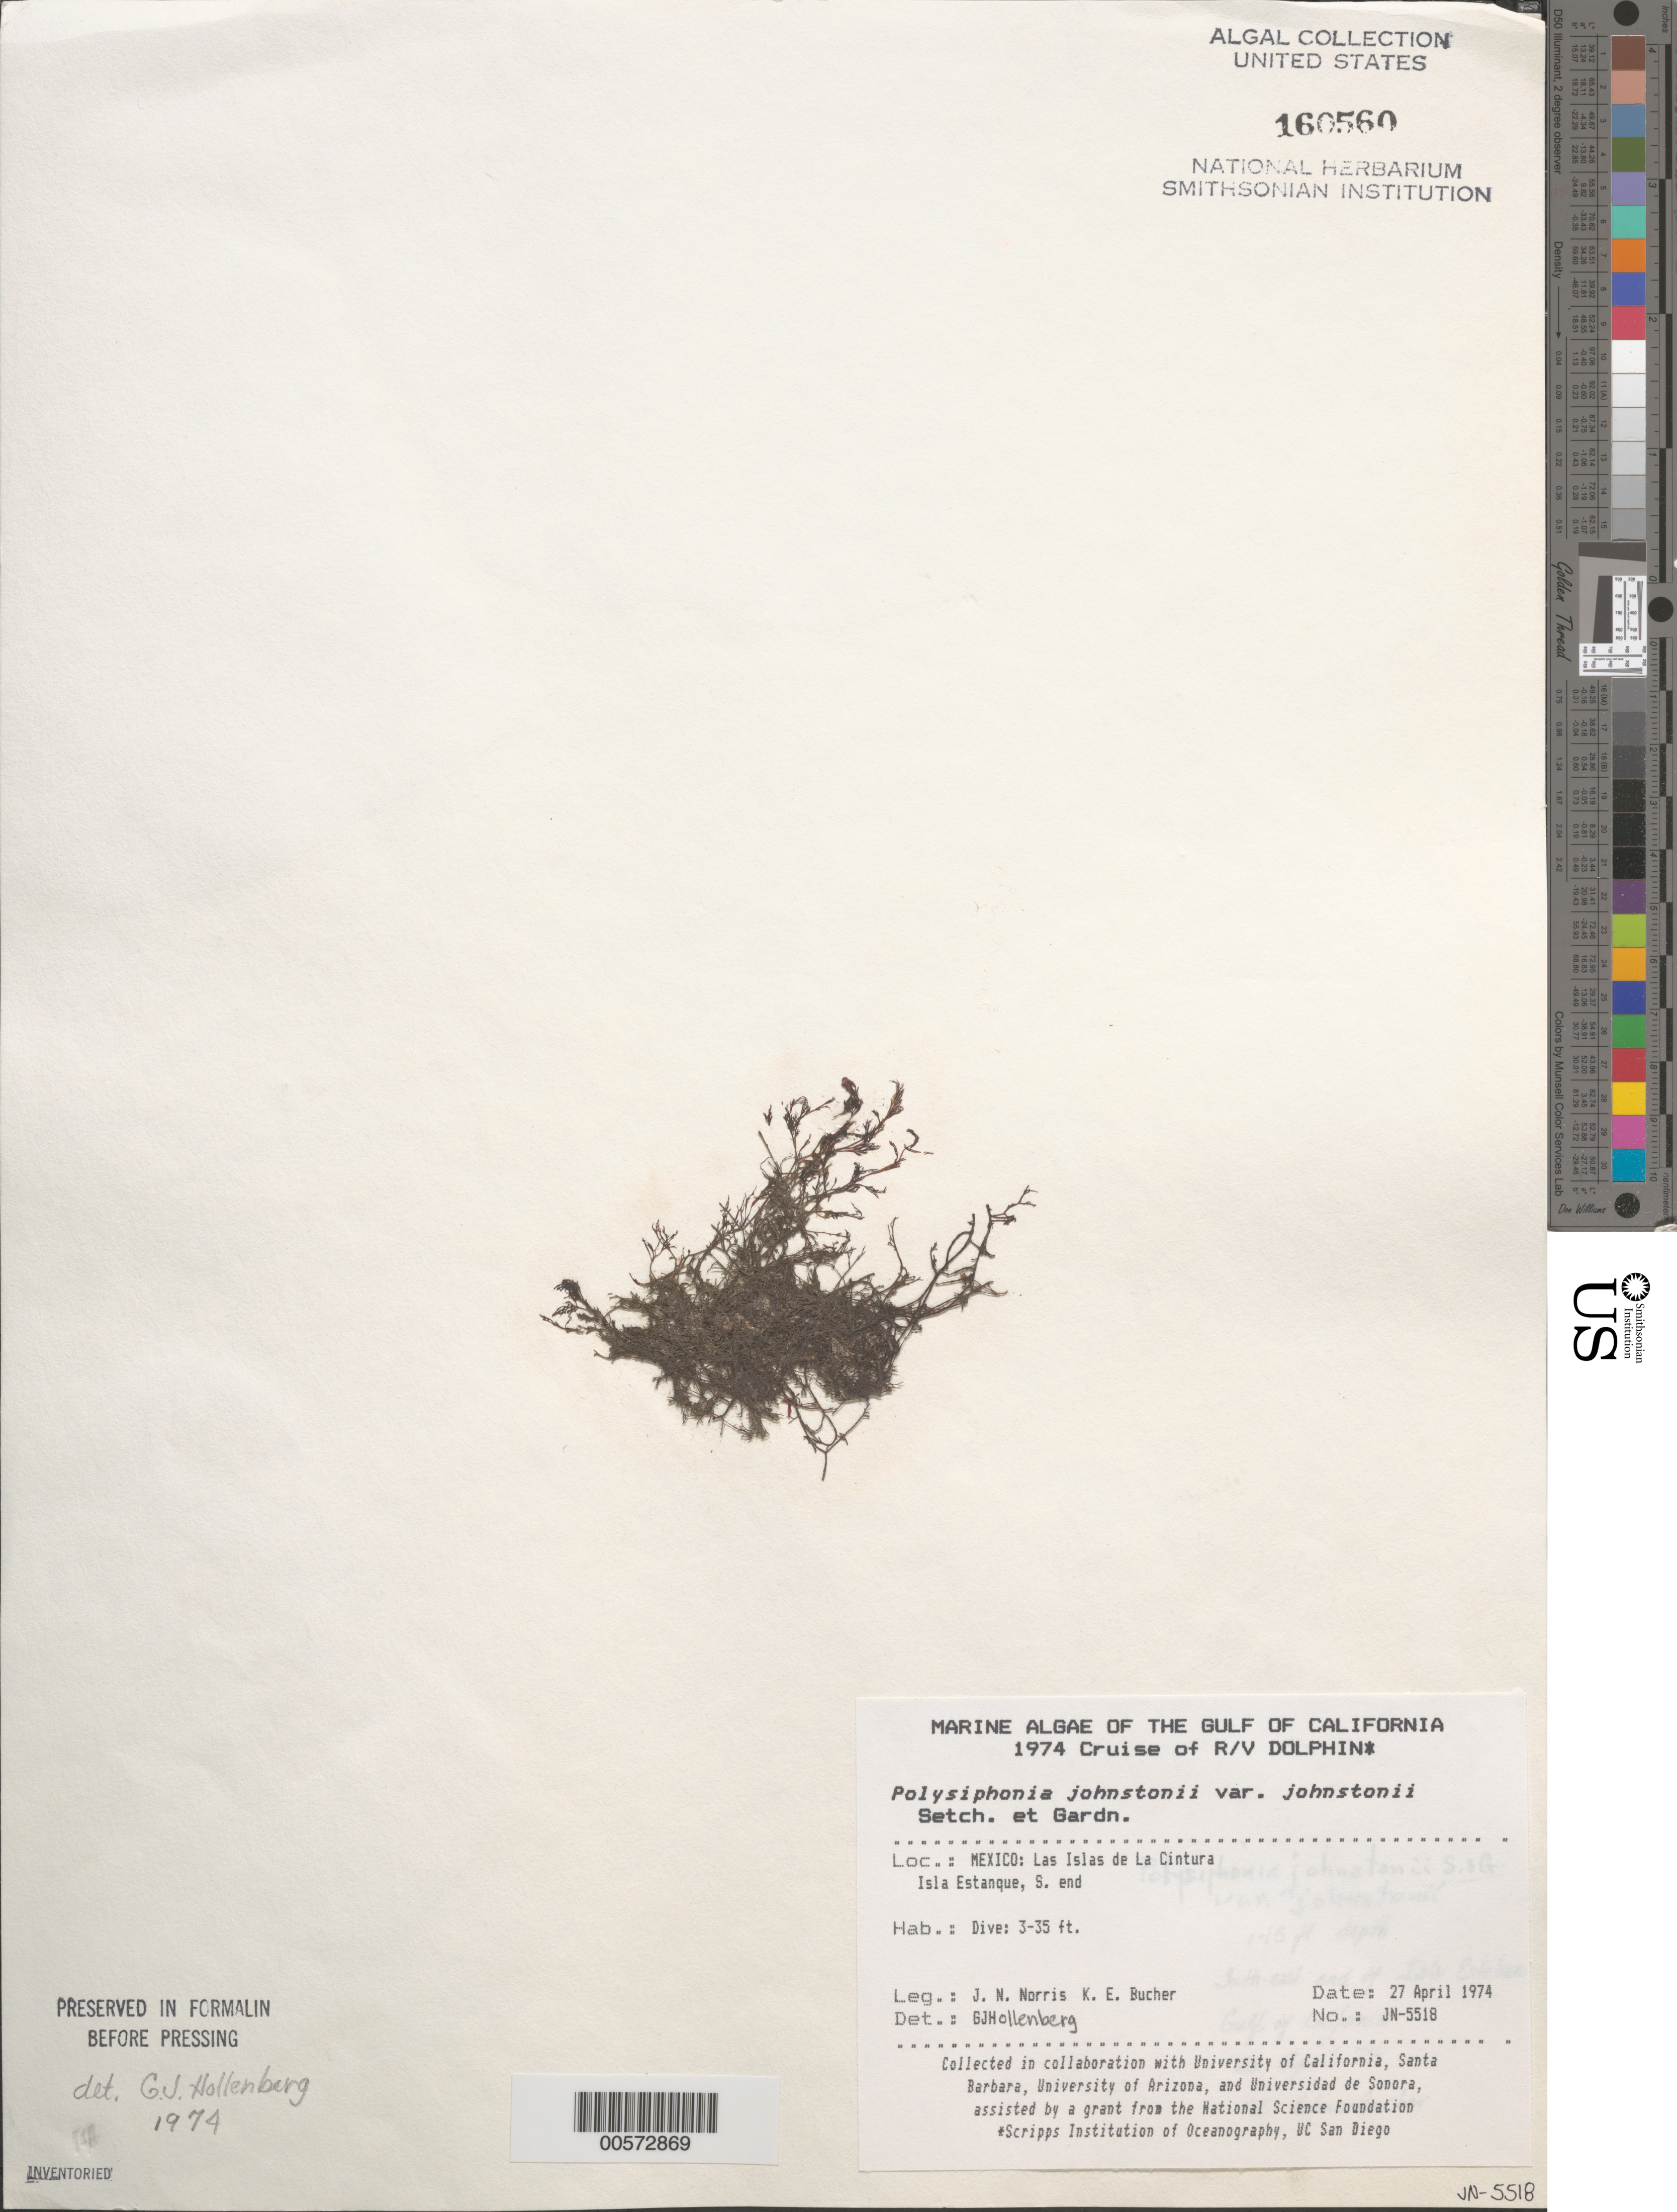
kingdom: Plantae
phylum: Rhodophyta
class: Florideophyceae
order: Ceramiales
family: Rhodomelaceae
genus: Melanothamnus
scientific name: Melanothamnus johnstonii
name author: (Setchell & N.L. Gardner) Diaz-Tapia & Maggs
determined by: Algae name updating Project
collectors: J. N. Norris & K. E. Bucher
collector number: JN-5518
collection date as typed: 27 Apr 1974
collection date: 1974-04-27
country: Mexico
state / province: Baja California Norte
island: Isla Estanque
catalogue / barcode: US 160560